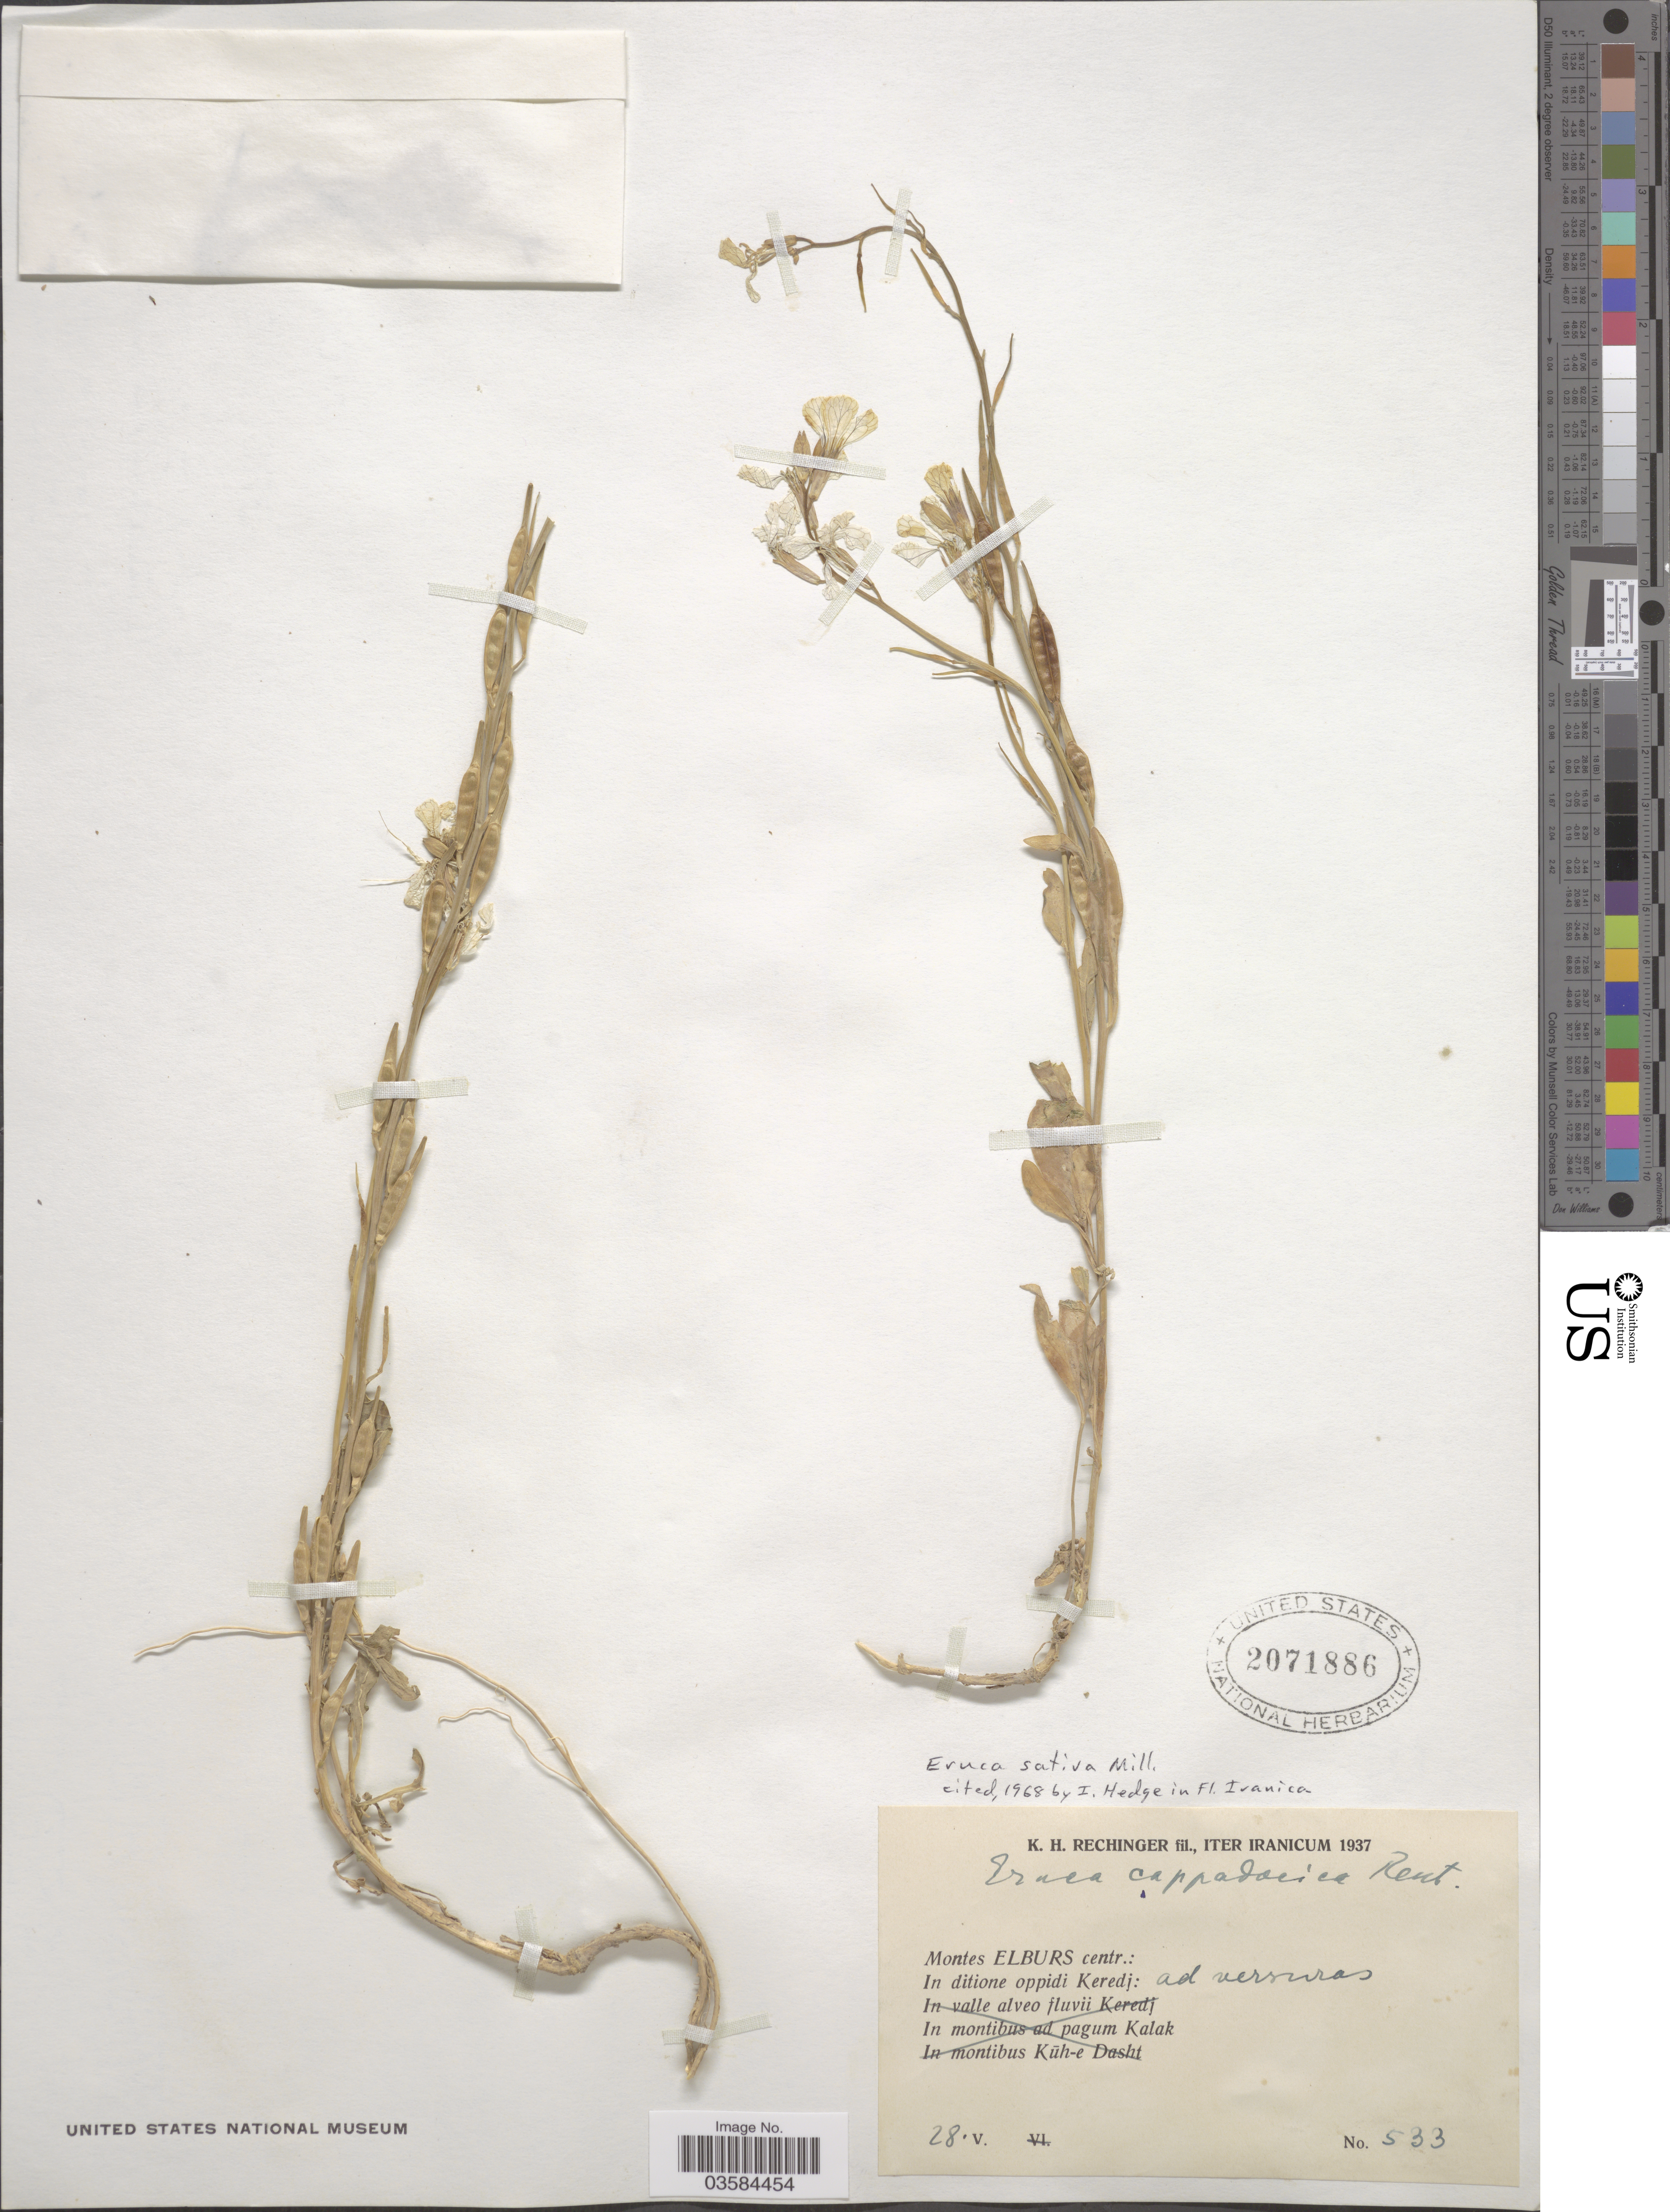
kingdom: Plantae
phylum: Tracheophyta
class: Magnoliopsida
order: Brassicales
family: Brassicaceae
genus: Eruca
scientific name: Eruca vesicaria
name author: (L.) Cav.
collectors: K. H. Rechinger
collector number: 533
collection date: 1937-05-28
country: Iran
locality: Montes Elburs centr.: In ditione oppidi Keredj: ad versuras. [interpreted]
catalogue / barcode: US 2071886